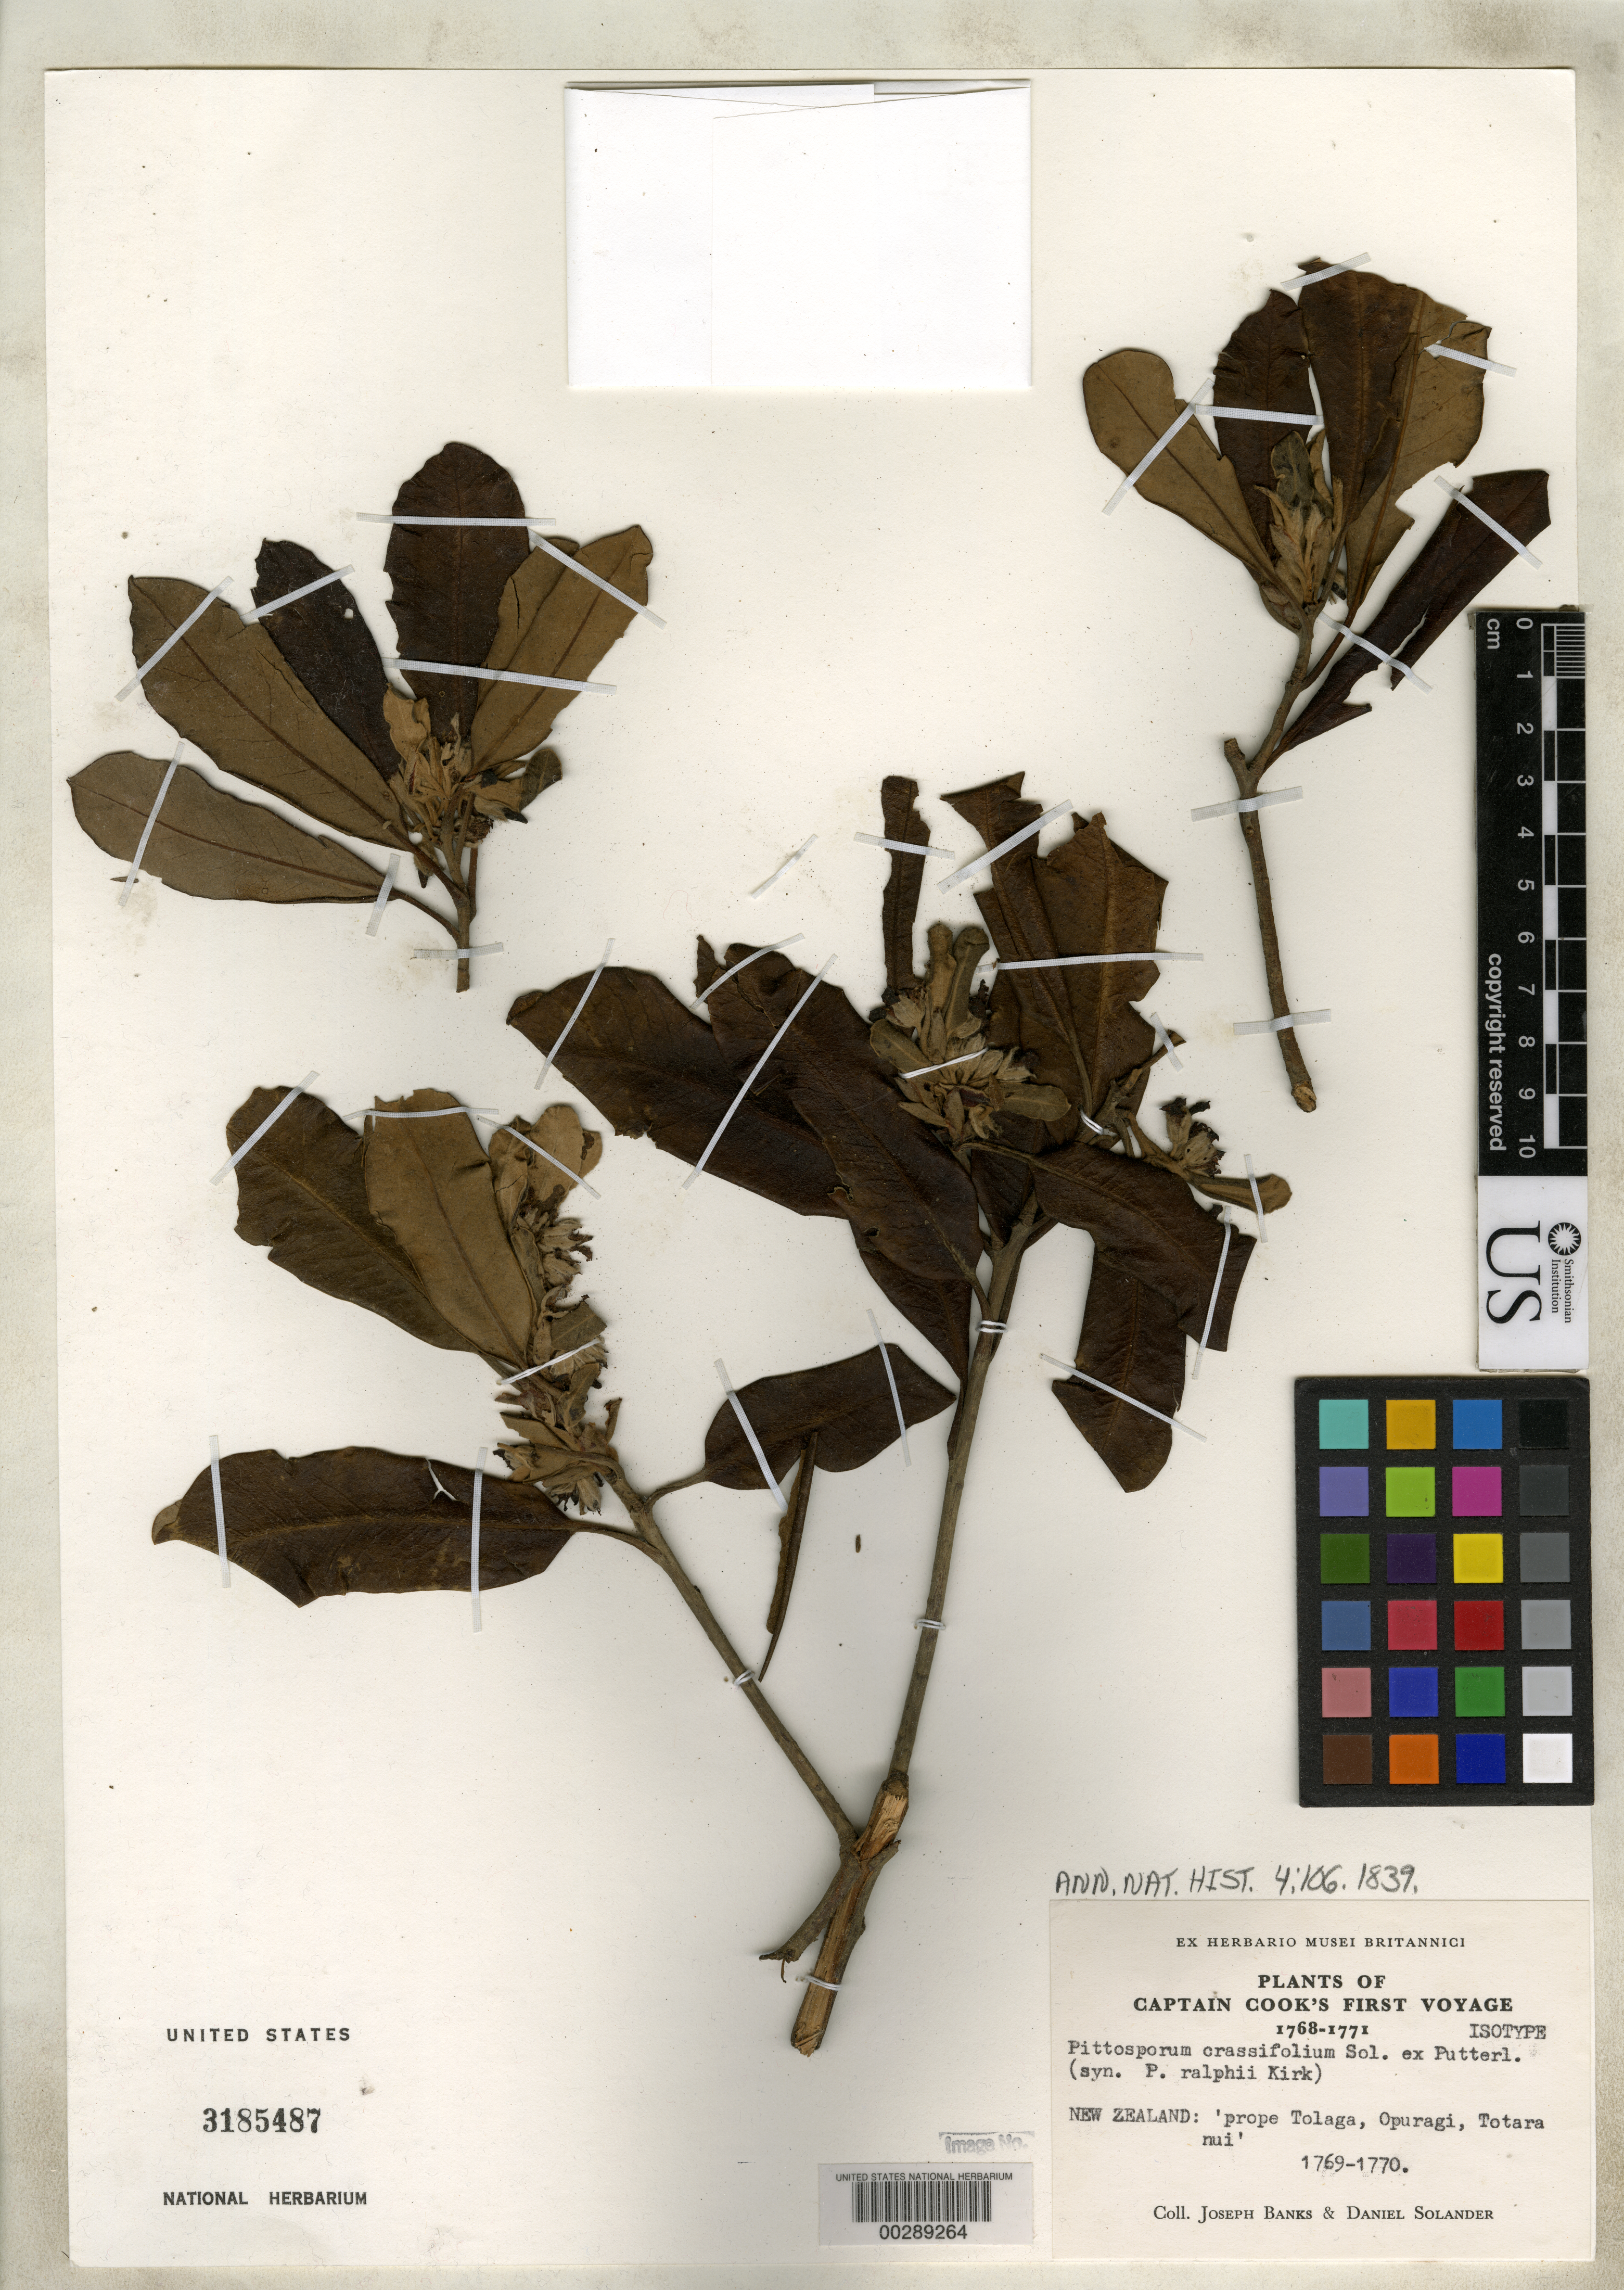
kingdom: Plantae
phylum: Tracheophyta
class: Magnoliopsida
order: Apiales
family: Pittosporaceae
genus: Pittosporum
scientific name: Pittosporum crassifolium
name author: Banks & Sol. ex A. Cunn.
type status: Isosyntype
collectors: J. Banks & D. C. Solander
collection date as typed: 1769 to -- --- 1770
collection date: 1769/1770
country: New Zealand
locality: Near Tolaga, Opuragi, Tarata Nui.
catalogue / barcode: US 3185487